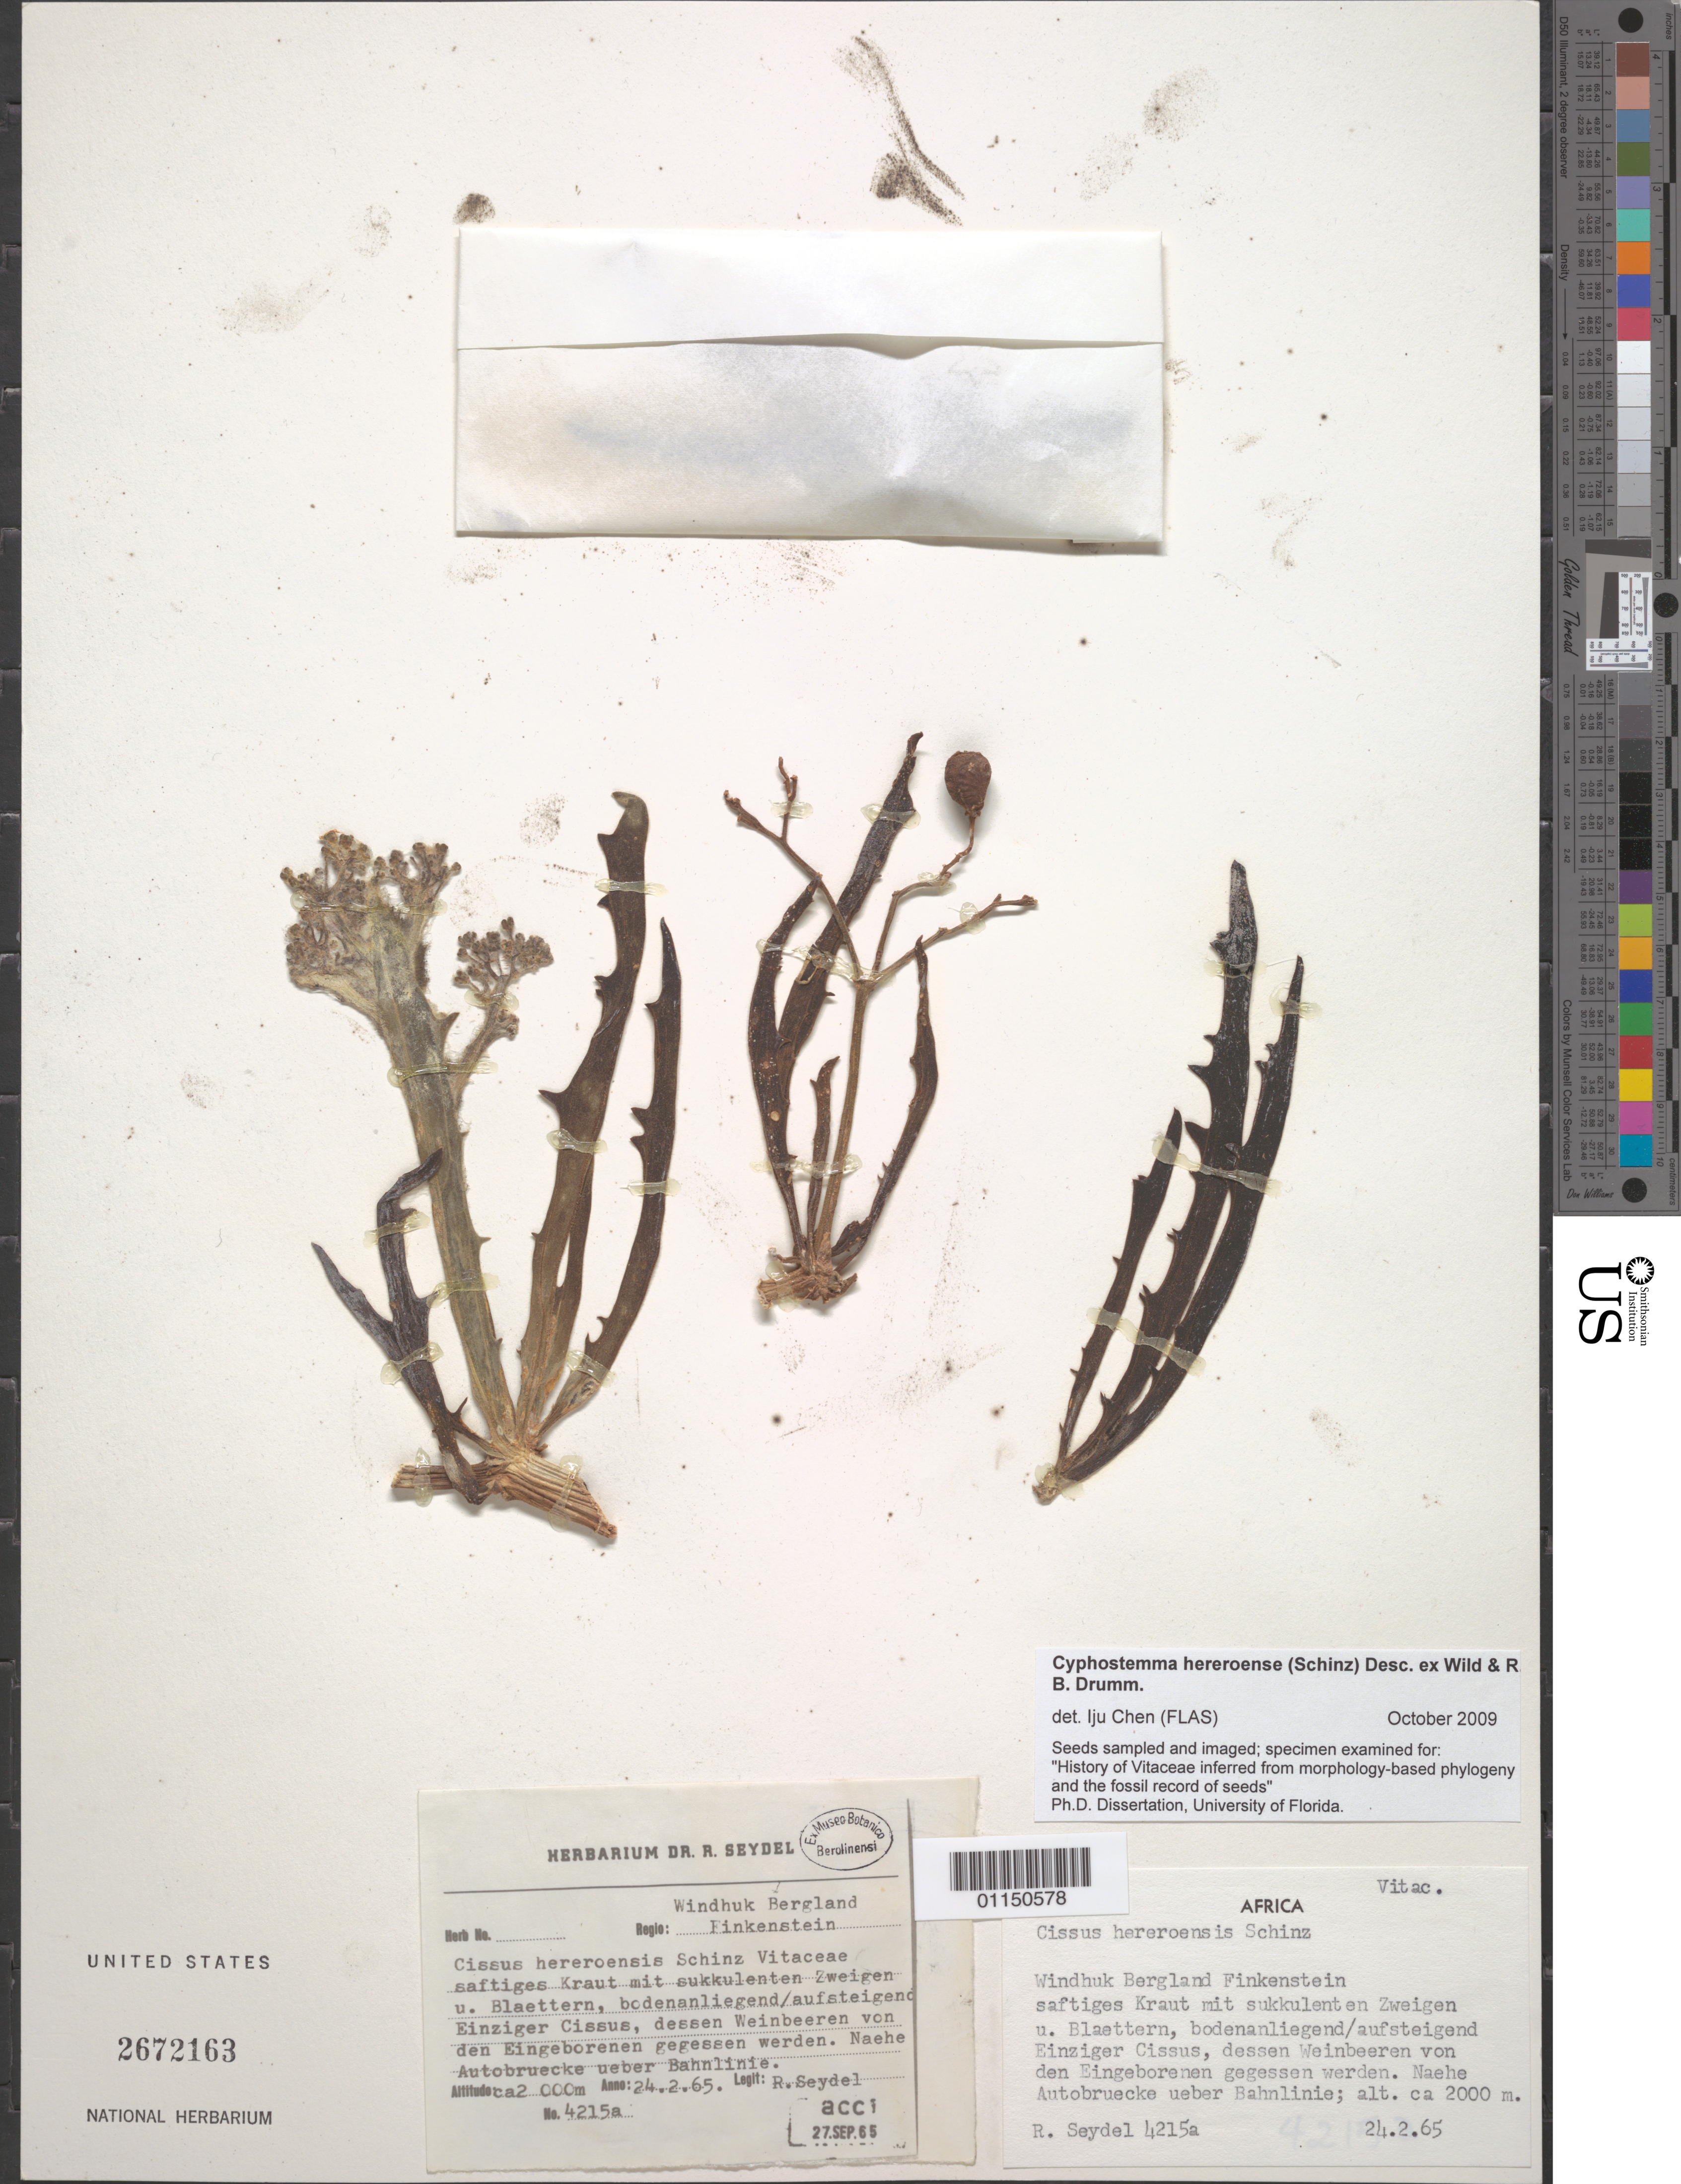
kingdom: Plantae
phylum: Tracheophyta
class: Magnoliopsida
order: Vitales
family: Vitaceae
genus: Cyphostemma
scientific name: Cyphostemma hereroense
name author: (Schinz) Desc.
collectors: R. Seydel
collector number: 4215 a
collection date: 1965-02-24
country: Namibia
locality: Windhuk Bergland.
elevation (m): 2000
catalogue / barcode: US 2672163